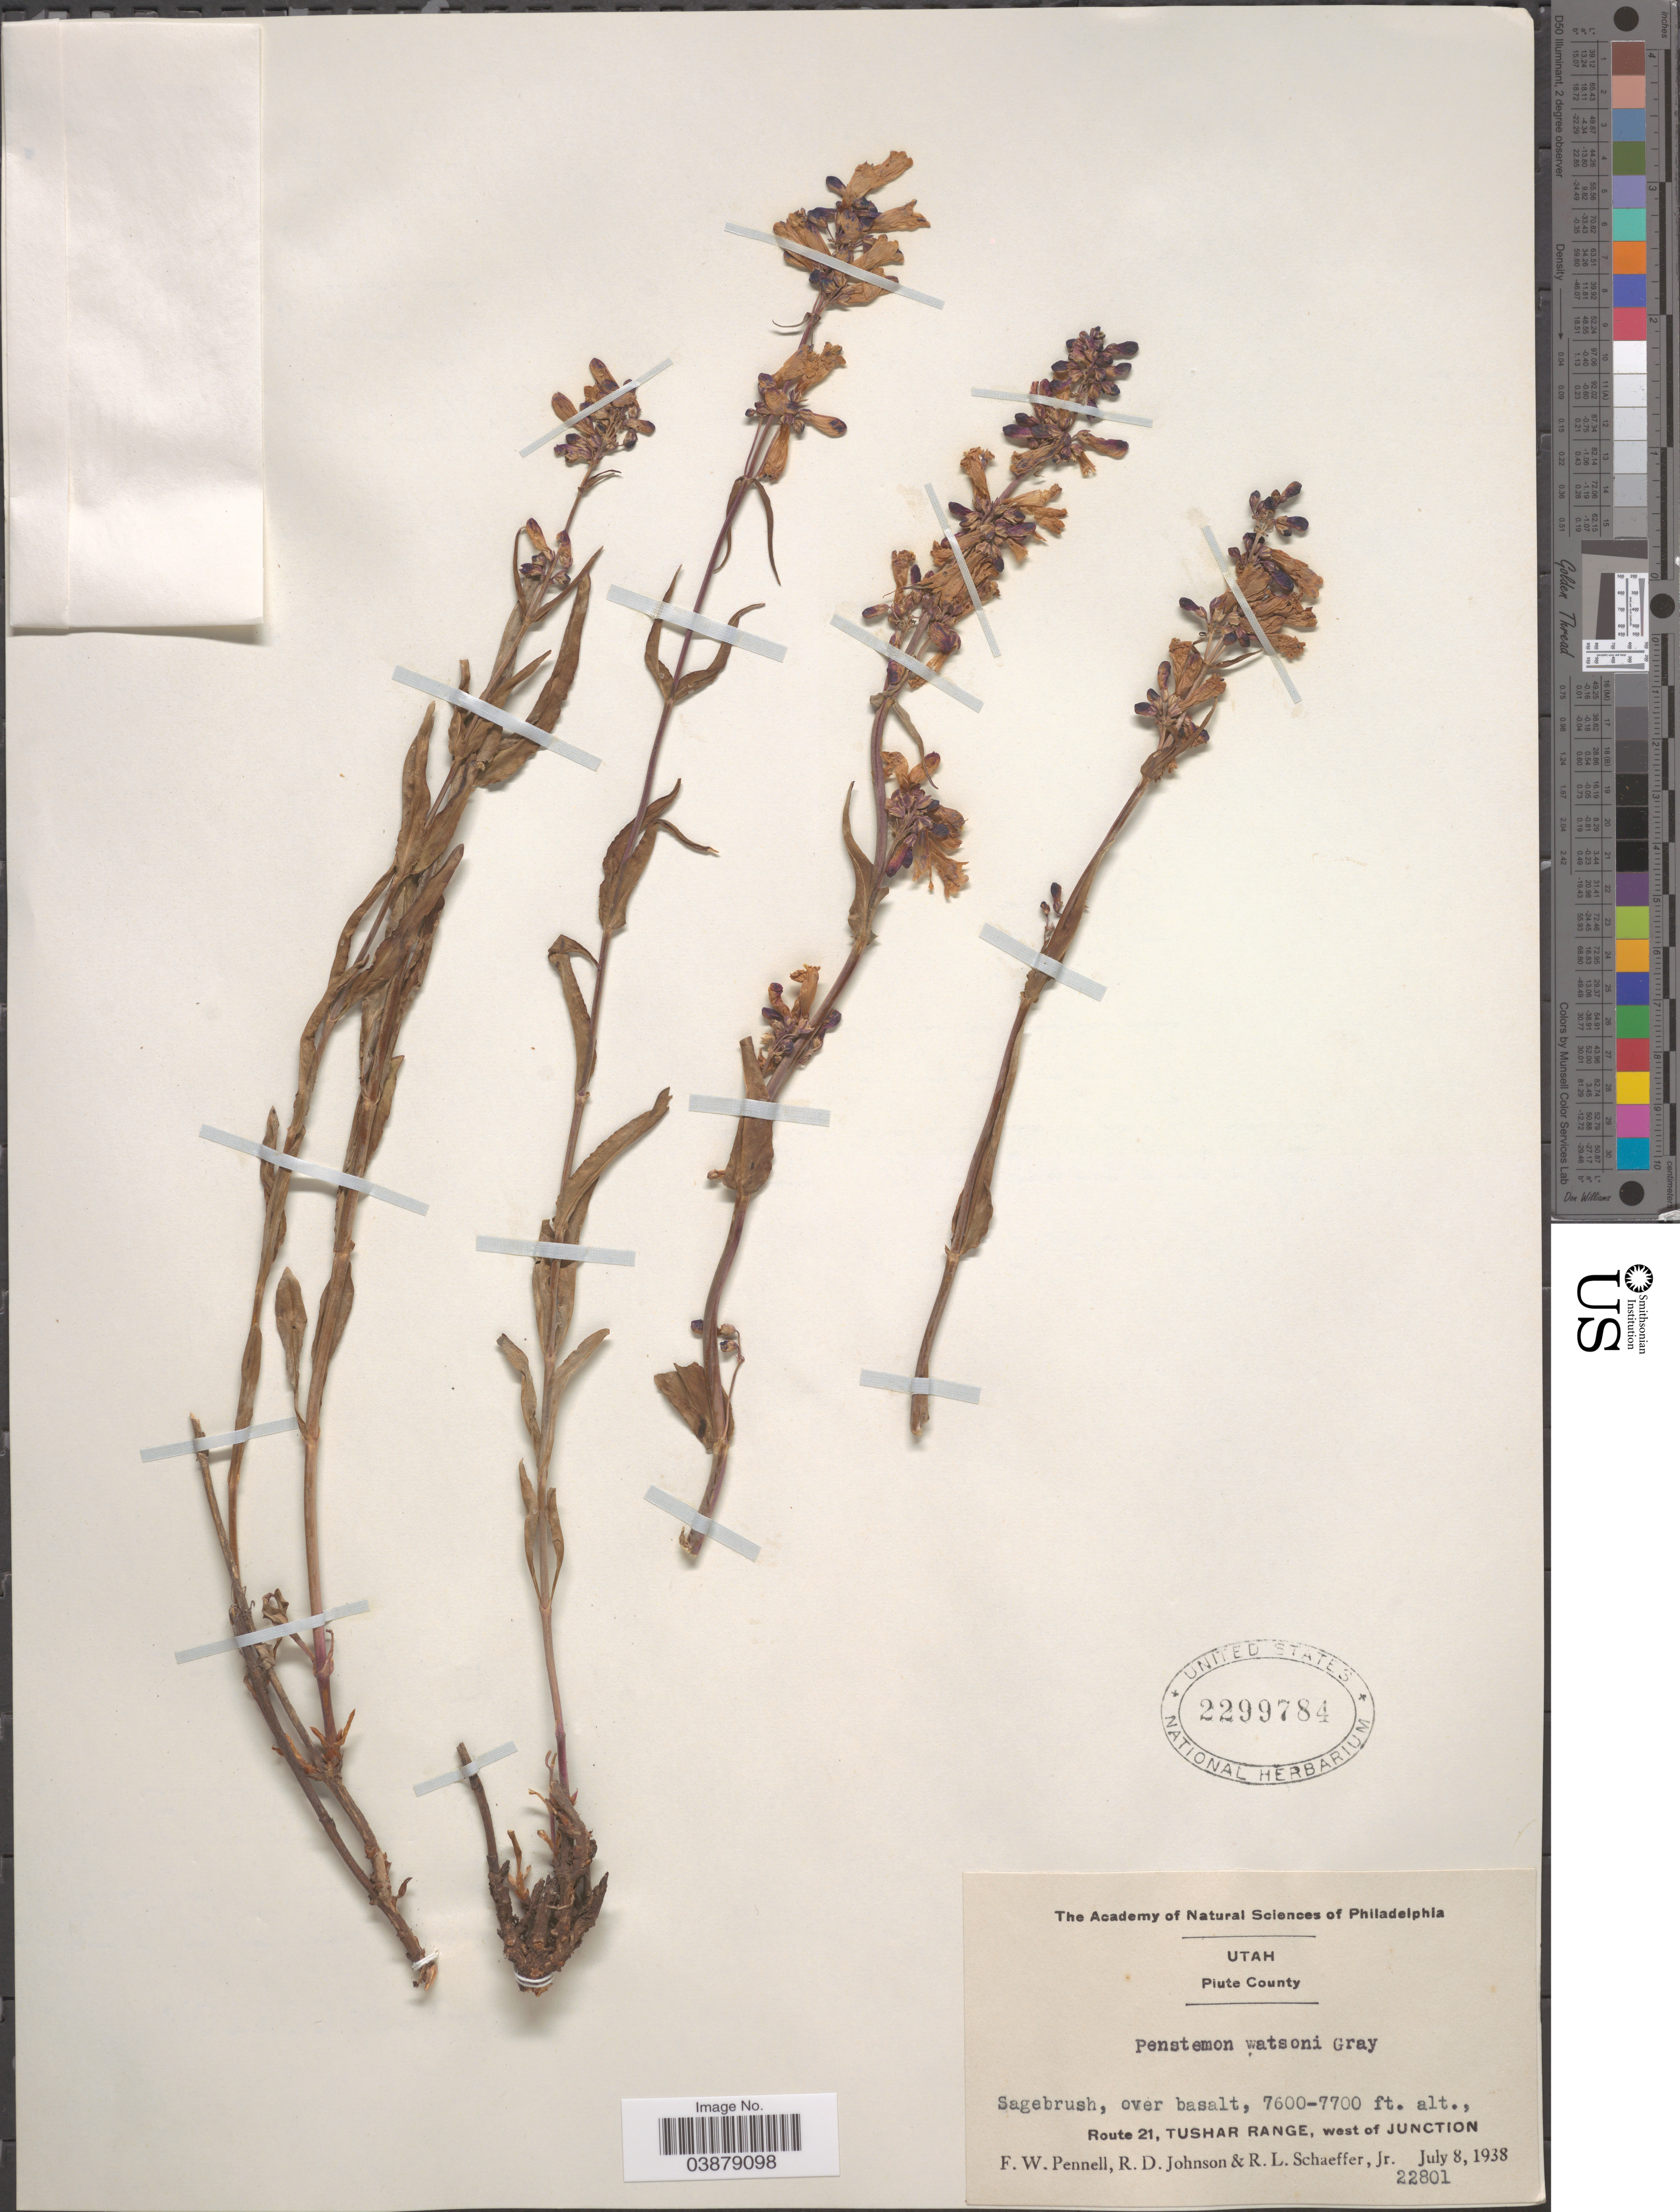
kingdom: Plantae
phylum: Tracheophyta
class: Magnoliopsida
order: Lamiales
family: Plantaginaceae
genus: Penstemon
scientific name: Penstemon watsonii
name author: A. Gray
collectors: F. W. Pennell, R. D. Johnson & R. L. Schaeffer Jr.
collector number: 22801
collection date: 1938-07-08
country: United States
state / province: Utah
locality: Piute County. Route 21, Tushar Range, west of Junction.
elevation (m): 2316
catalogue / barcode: US 2299784